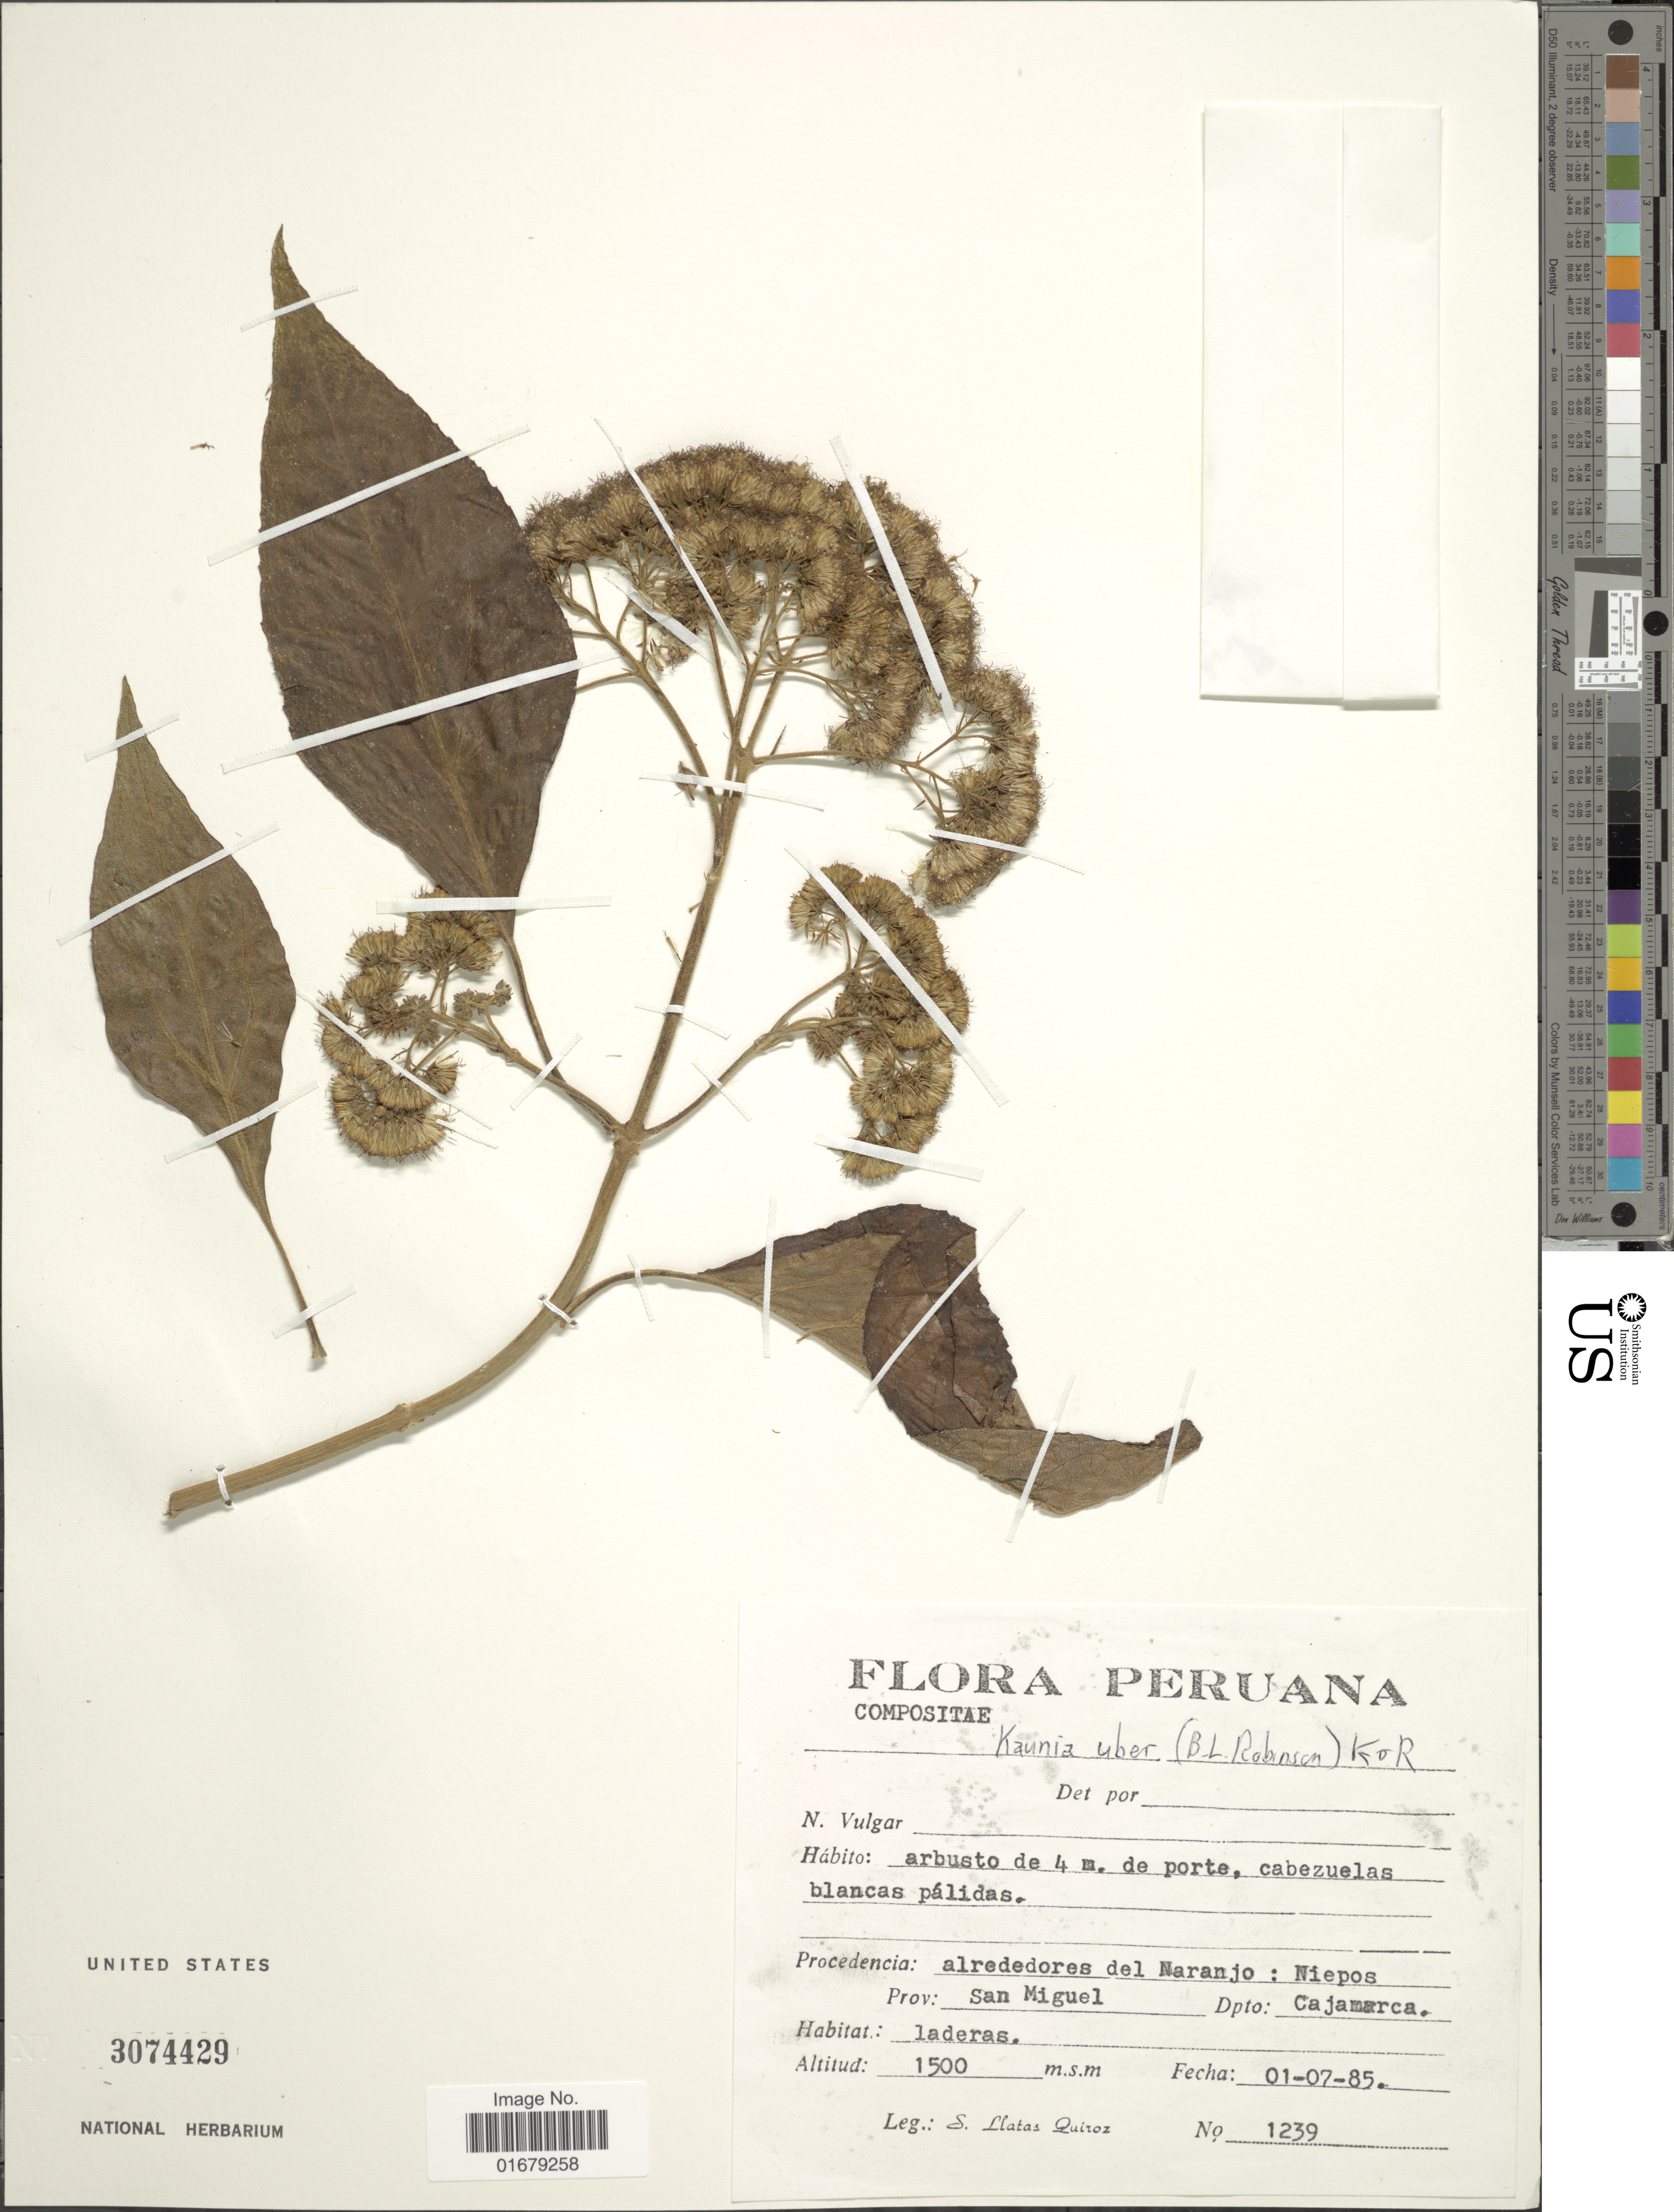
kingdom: Plantae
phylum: Tracheophyta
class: Magnoliopsida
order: Asterales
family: Asteraceae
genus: Kaunia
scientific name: Kaunia uber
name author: (B.L. Rob.) R.M. King & H. Rob.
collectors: S. Llatas Quiroz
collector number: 1239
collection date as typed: Transcribed d/m/y: 1/7/85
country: Peru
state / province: Cajamarca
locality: Alrededores del Naranjo: Niepos, Prov : San Miguel, Dpto Cajamarca.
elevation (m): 1500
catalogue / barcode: US 3074429